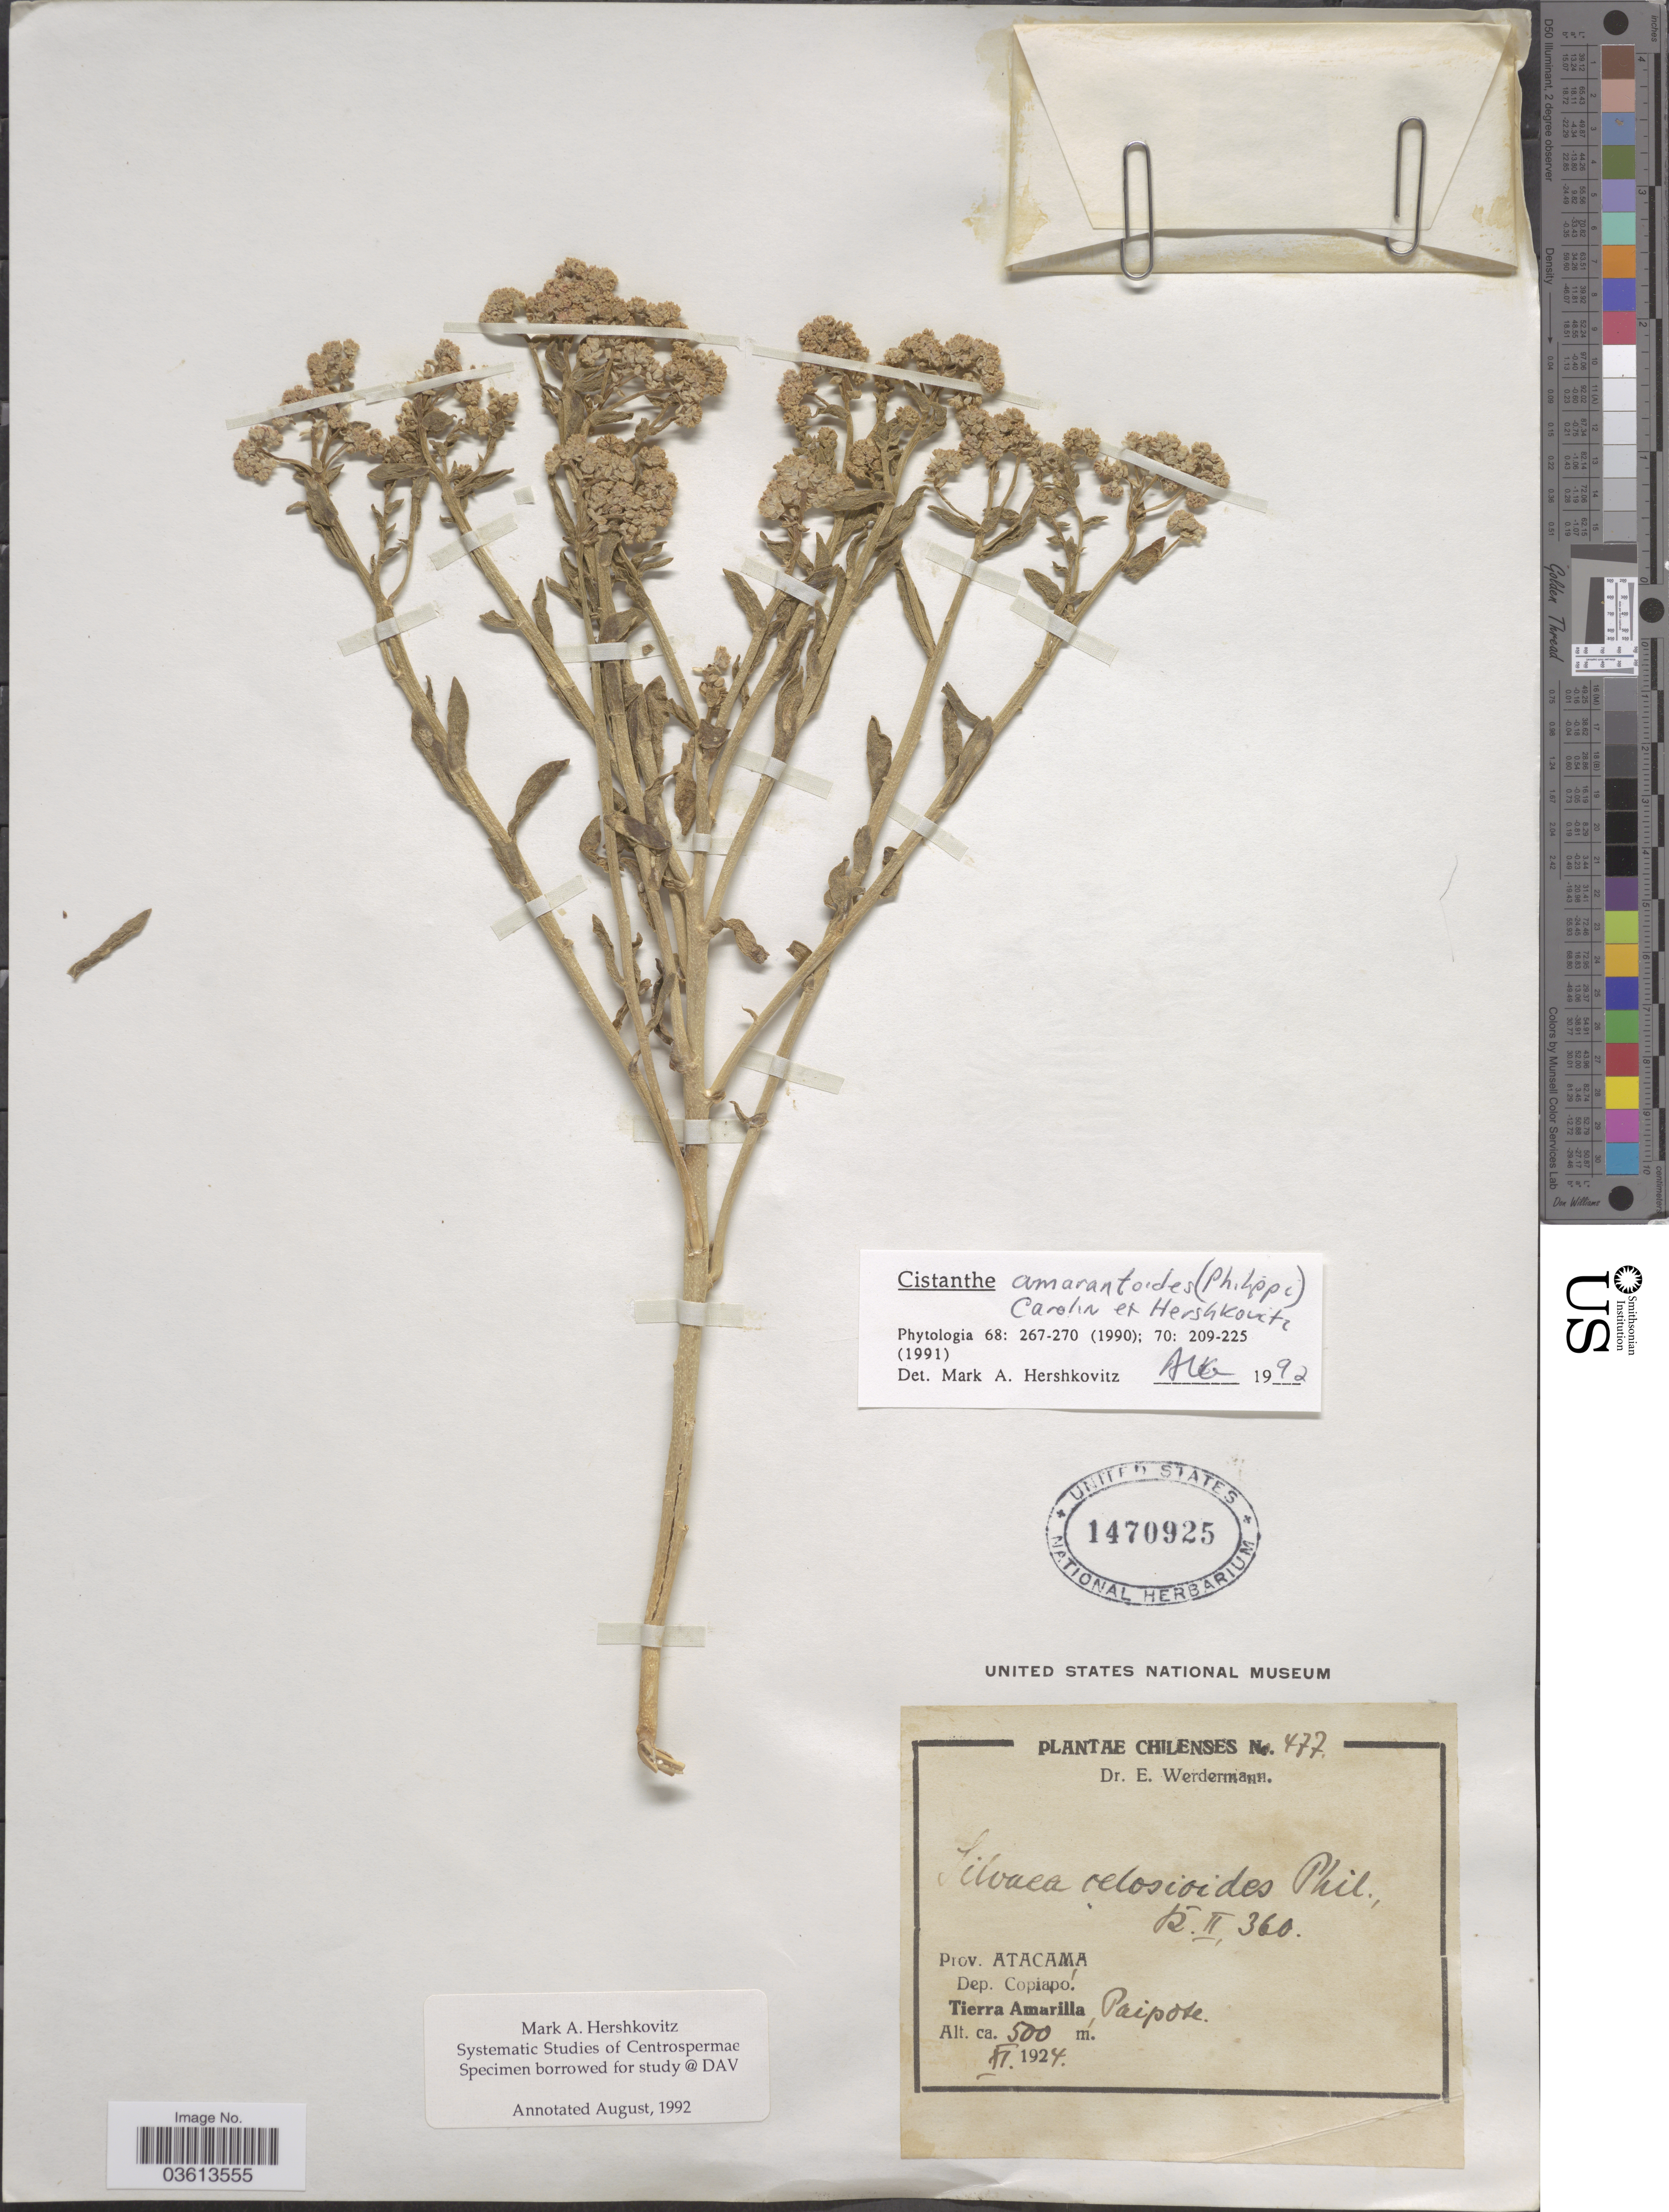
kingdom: Plantae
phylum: Tracheophyta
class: Magnoliopsida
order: Caryophyllales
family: Montiaceae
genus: Philippiamra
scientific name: Philippiamra amarantoides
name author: (Phil.) Kuntze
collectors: E. Werdermann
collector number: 477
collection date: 1924-11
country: Chile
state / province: Atacama (III)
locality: Prov. Atacama. Dep. Copiapó. Tierra Amarilla, Paipote.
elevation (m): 500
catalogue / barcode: US 1470925